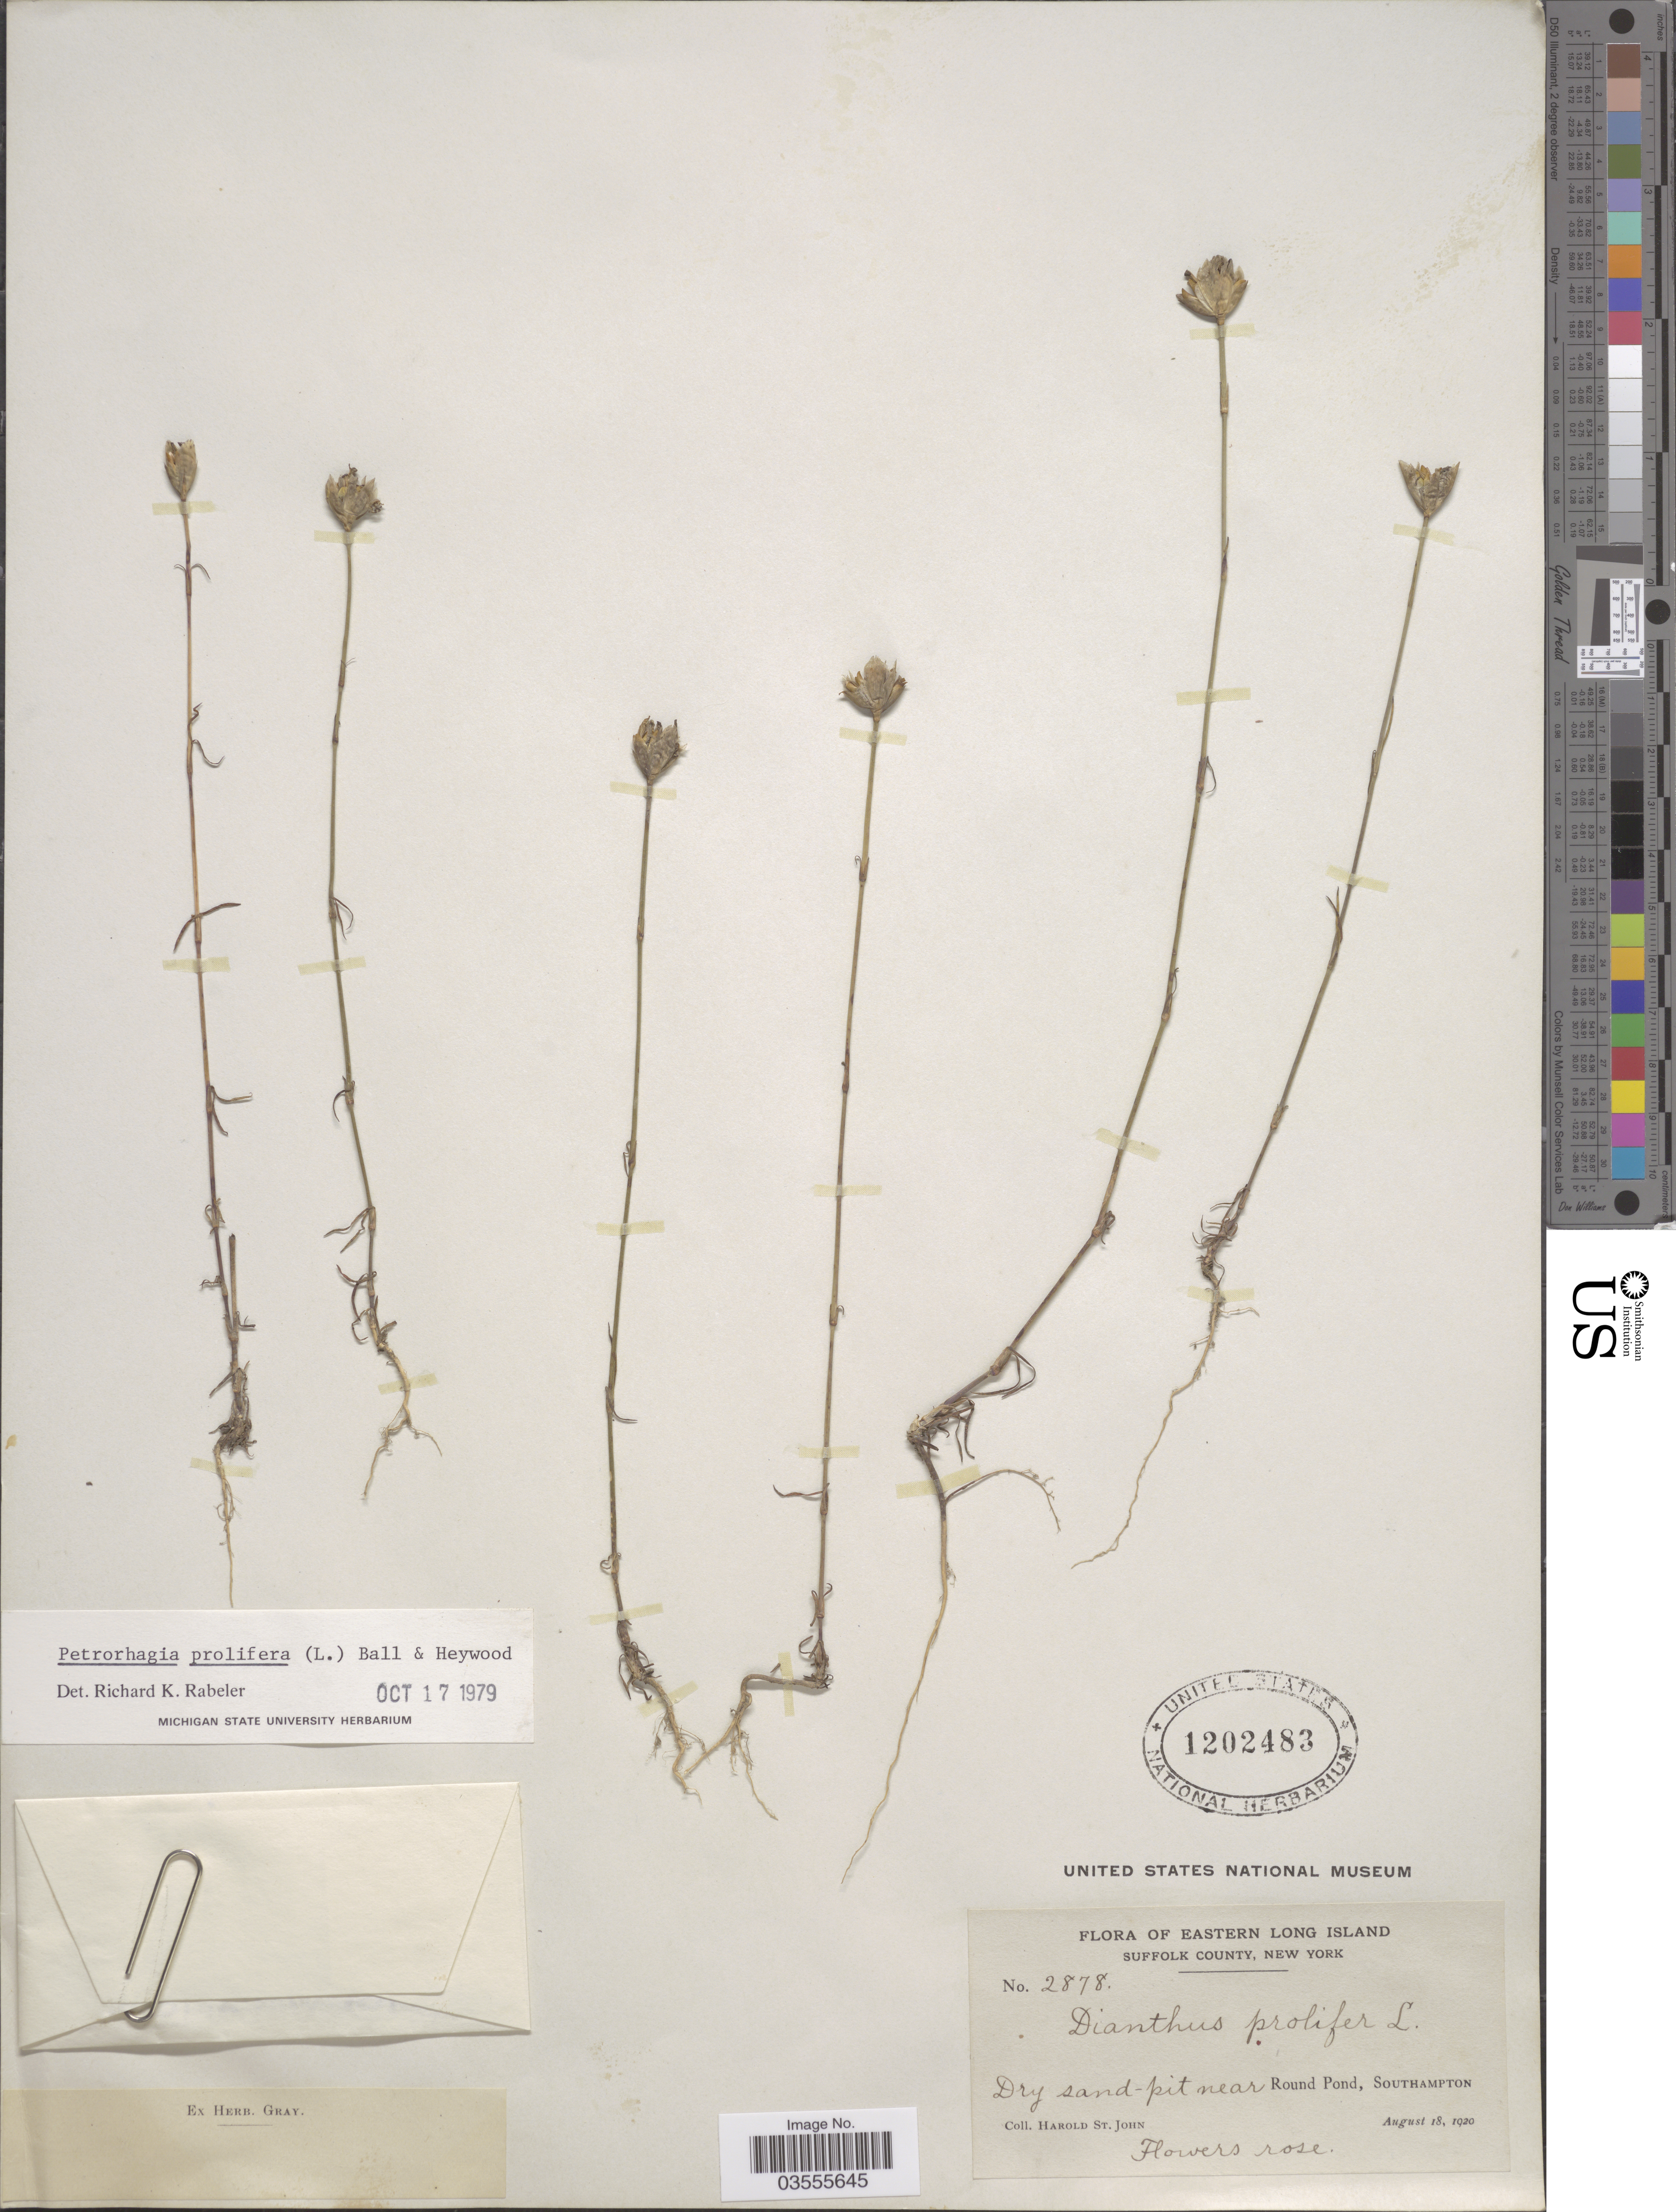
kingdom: Plantae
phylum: Tracheophyta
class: Magnoliopsida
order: Caryophyllales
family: Caryophyllaceae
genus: Petrorhagia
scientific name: Petrorhagia prolifera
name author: (L.) P.W. Ball & Heywood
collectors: H. St. John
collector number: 2878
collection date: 1920-08-18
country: United States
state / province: New York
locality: Eastern Long Island. Suffolk County. Near Round Pond, Southampton.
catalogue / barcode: US 1202483